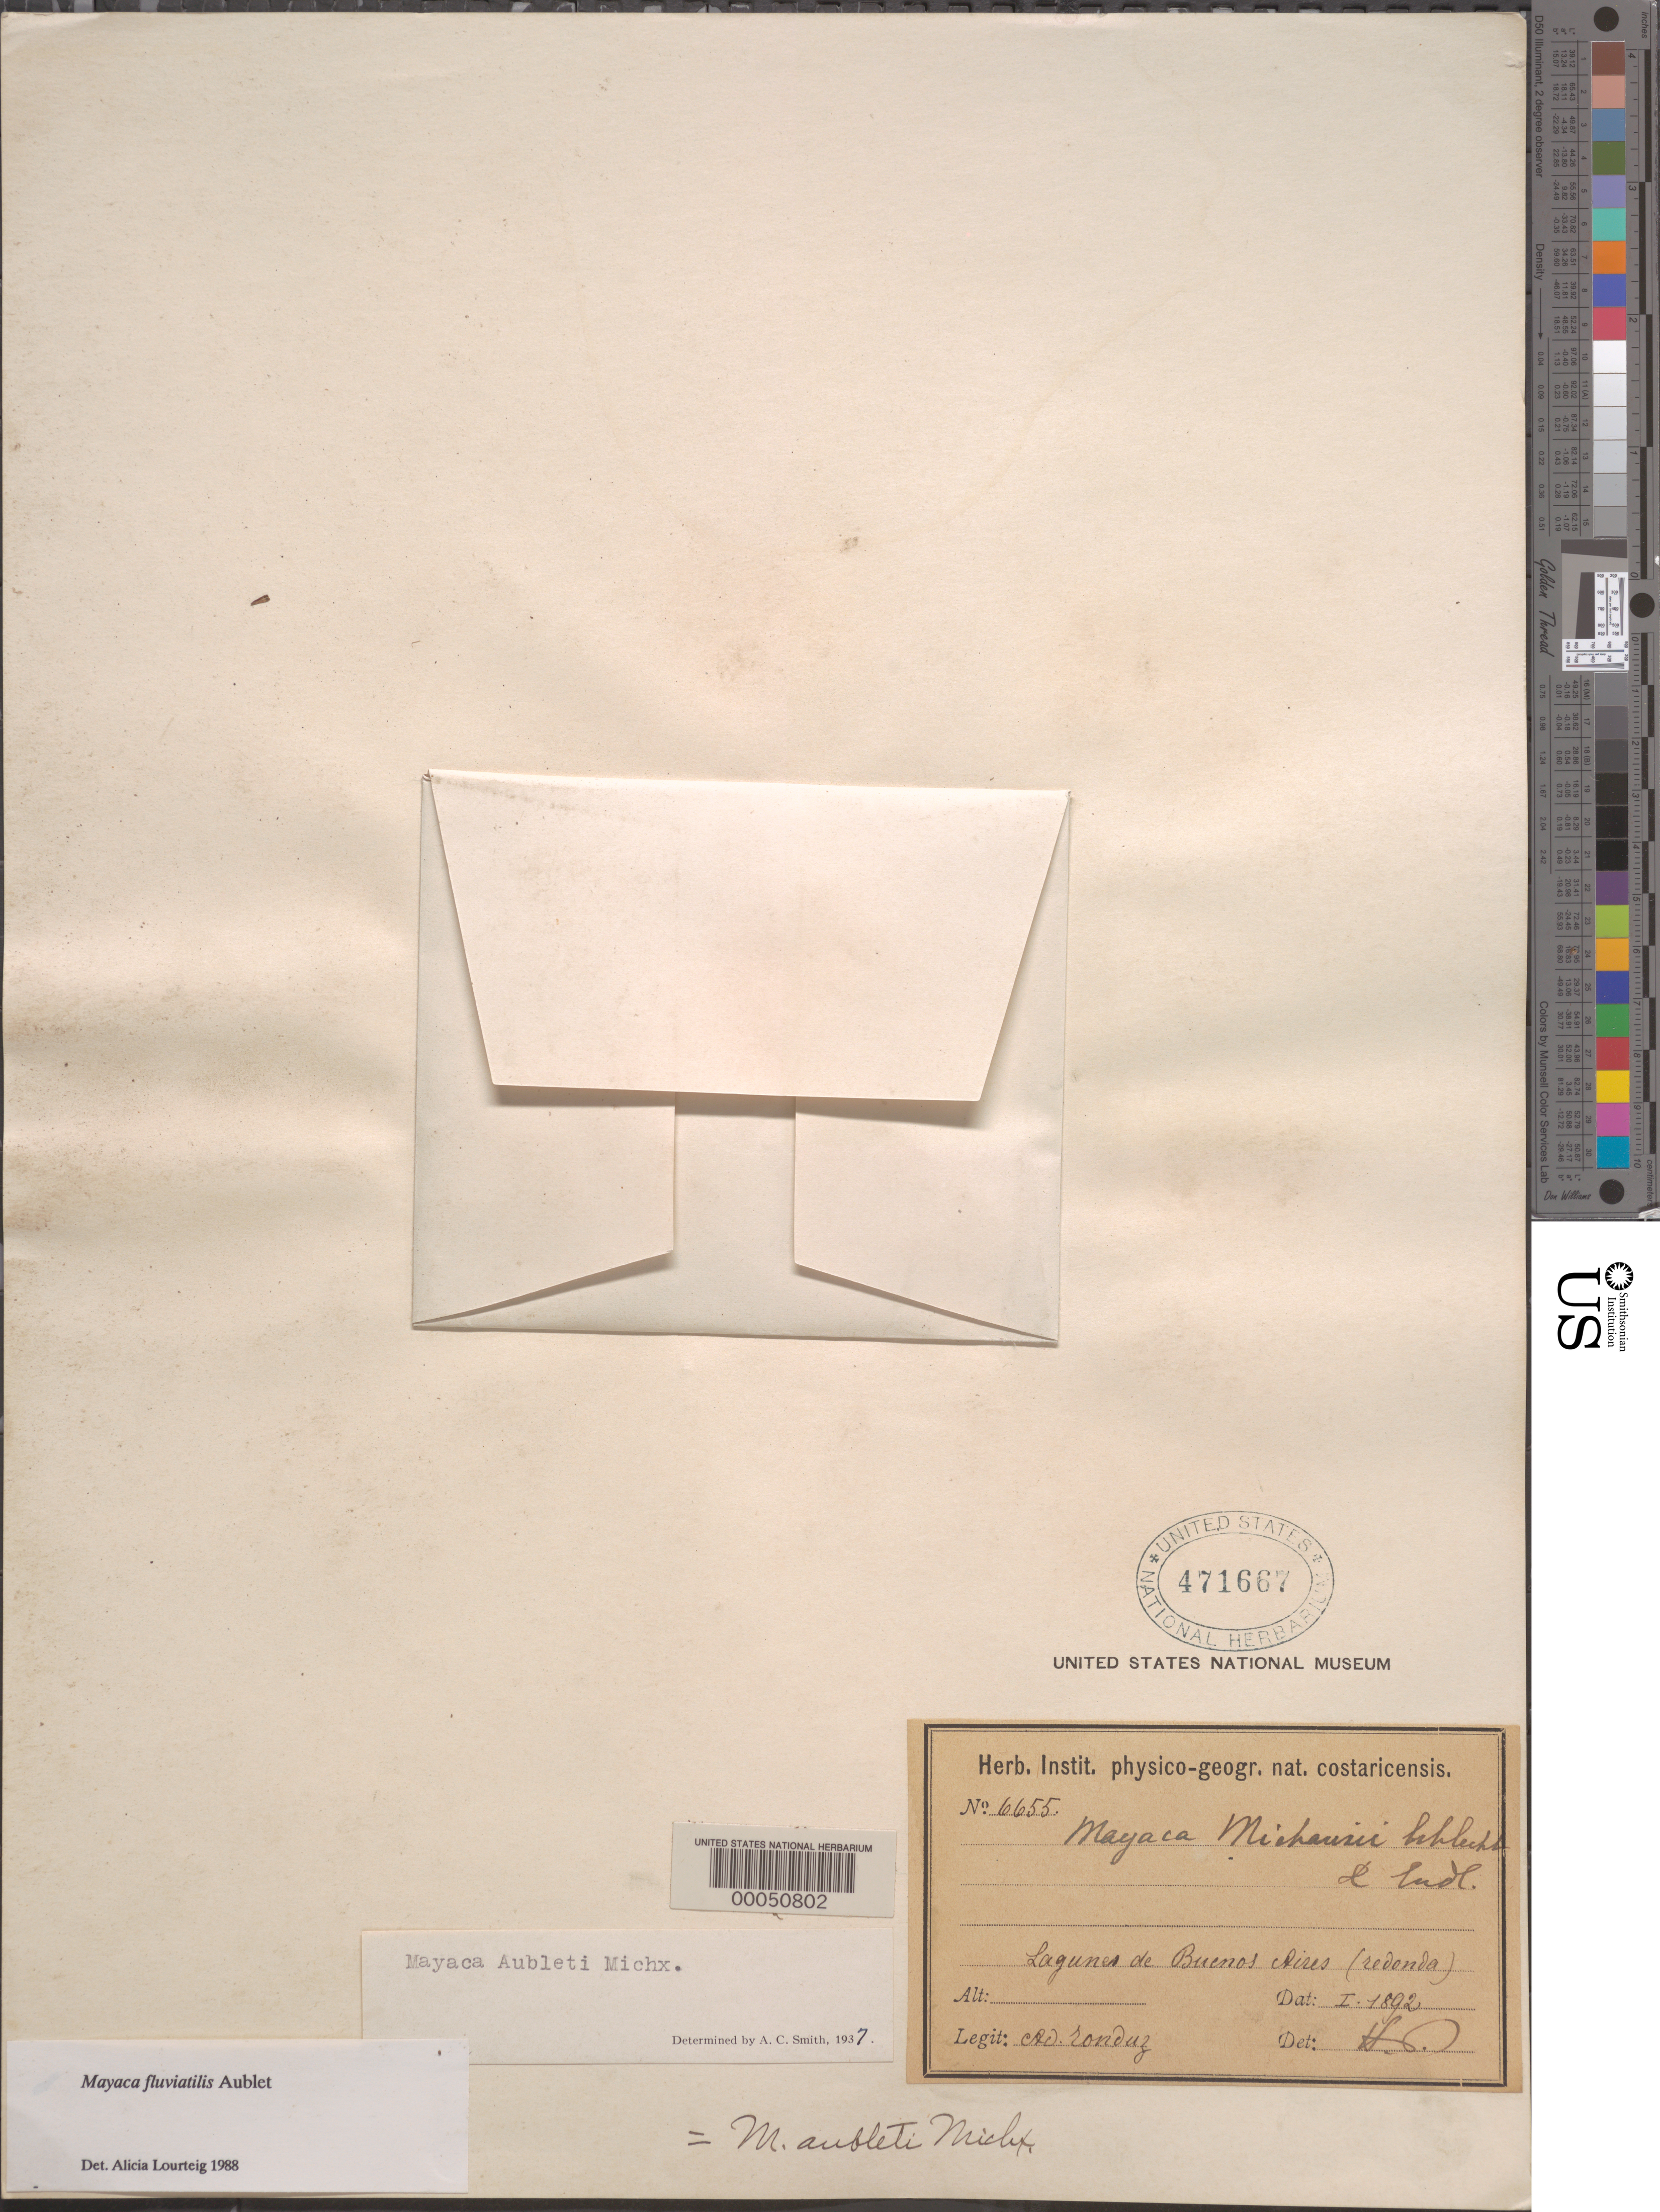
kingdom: Plantae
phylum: Tracheophyta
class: Liliopsida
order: Poales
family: Mayacaceae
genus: Mayaca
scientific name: Mayaca fluviatilis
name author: Aubl.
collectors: A. Tonduz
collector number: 6655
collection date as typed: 1892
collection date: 1892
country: Costa Rica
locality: Buenos Aires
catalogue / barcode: US 471667